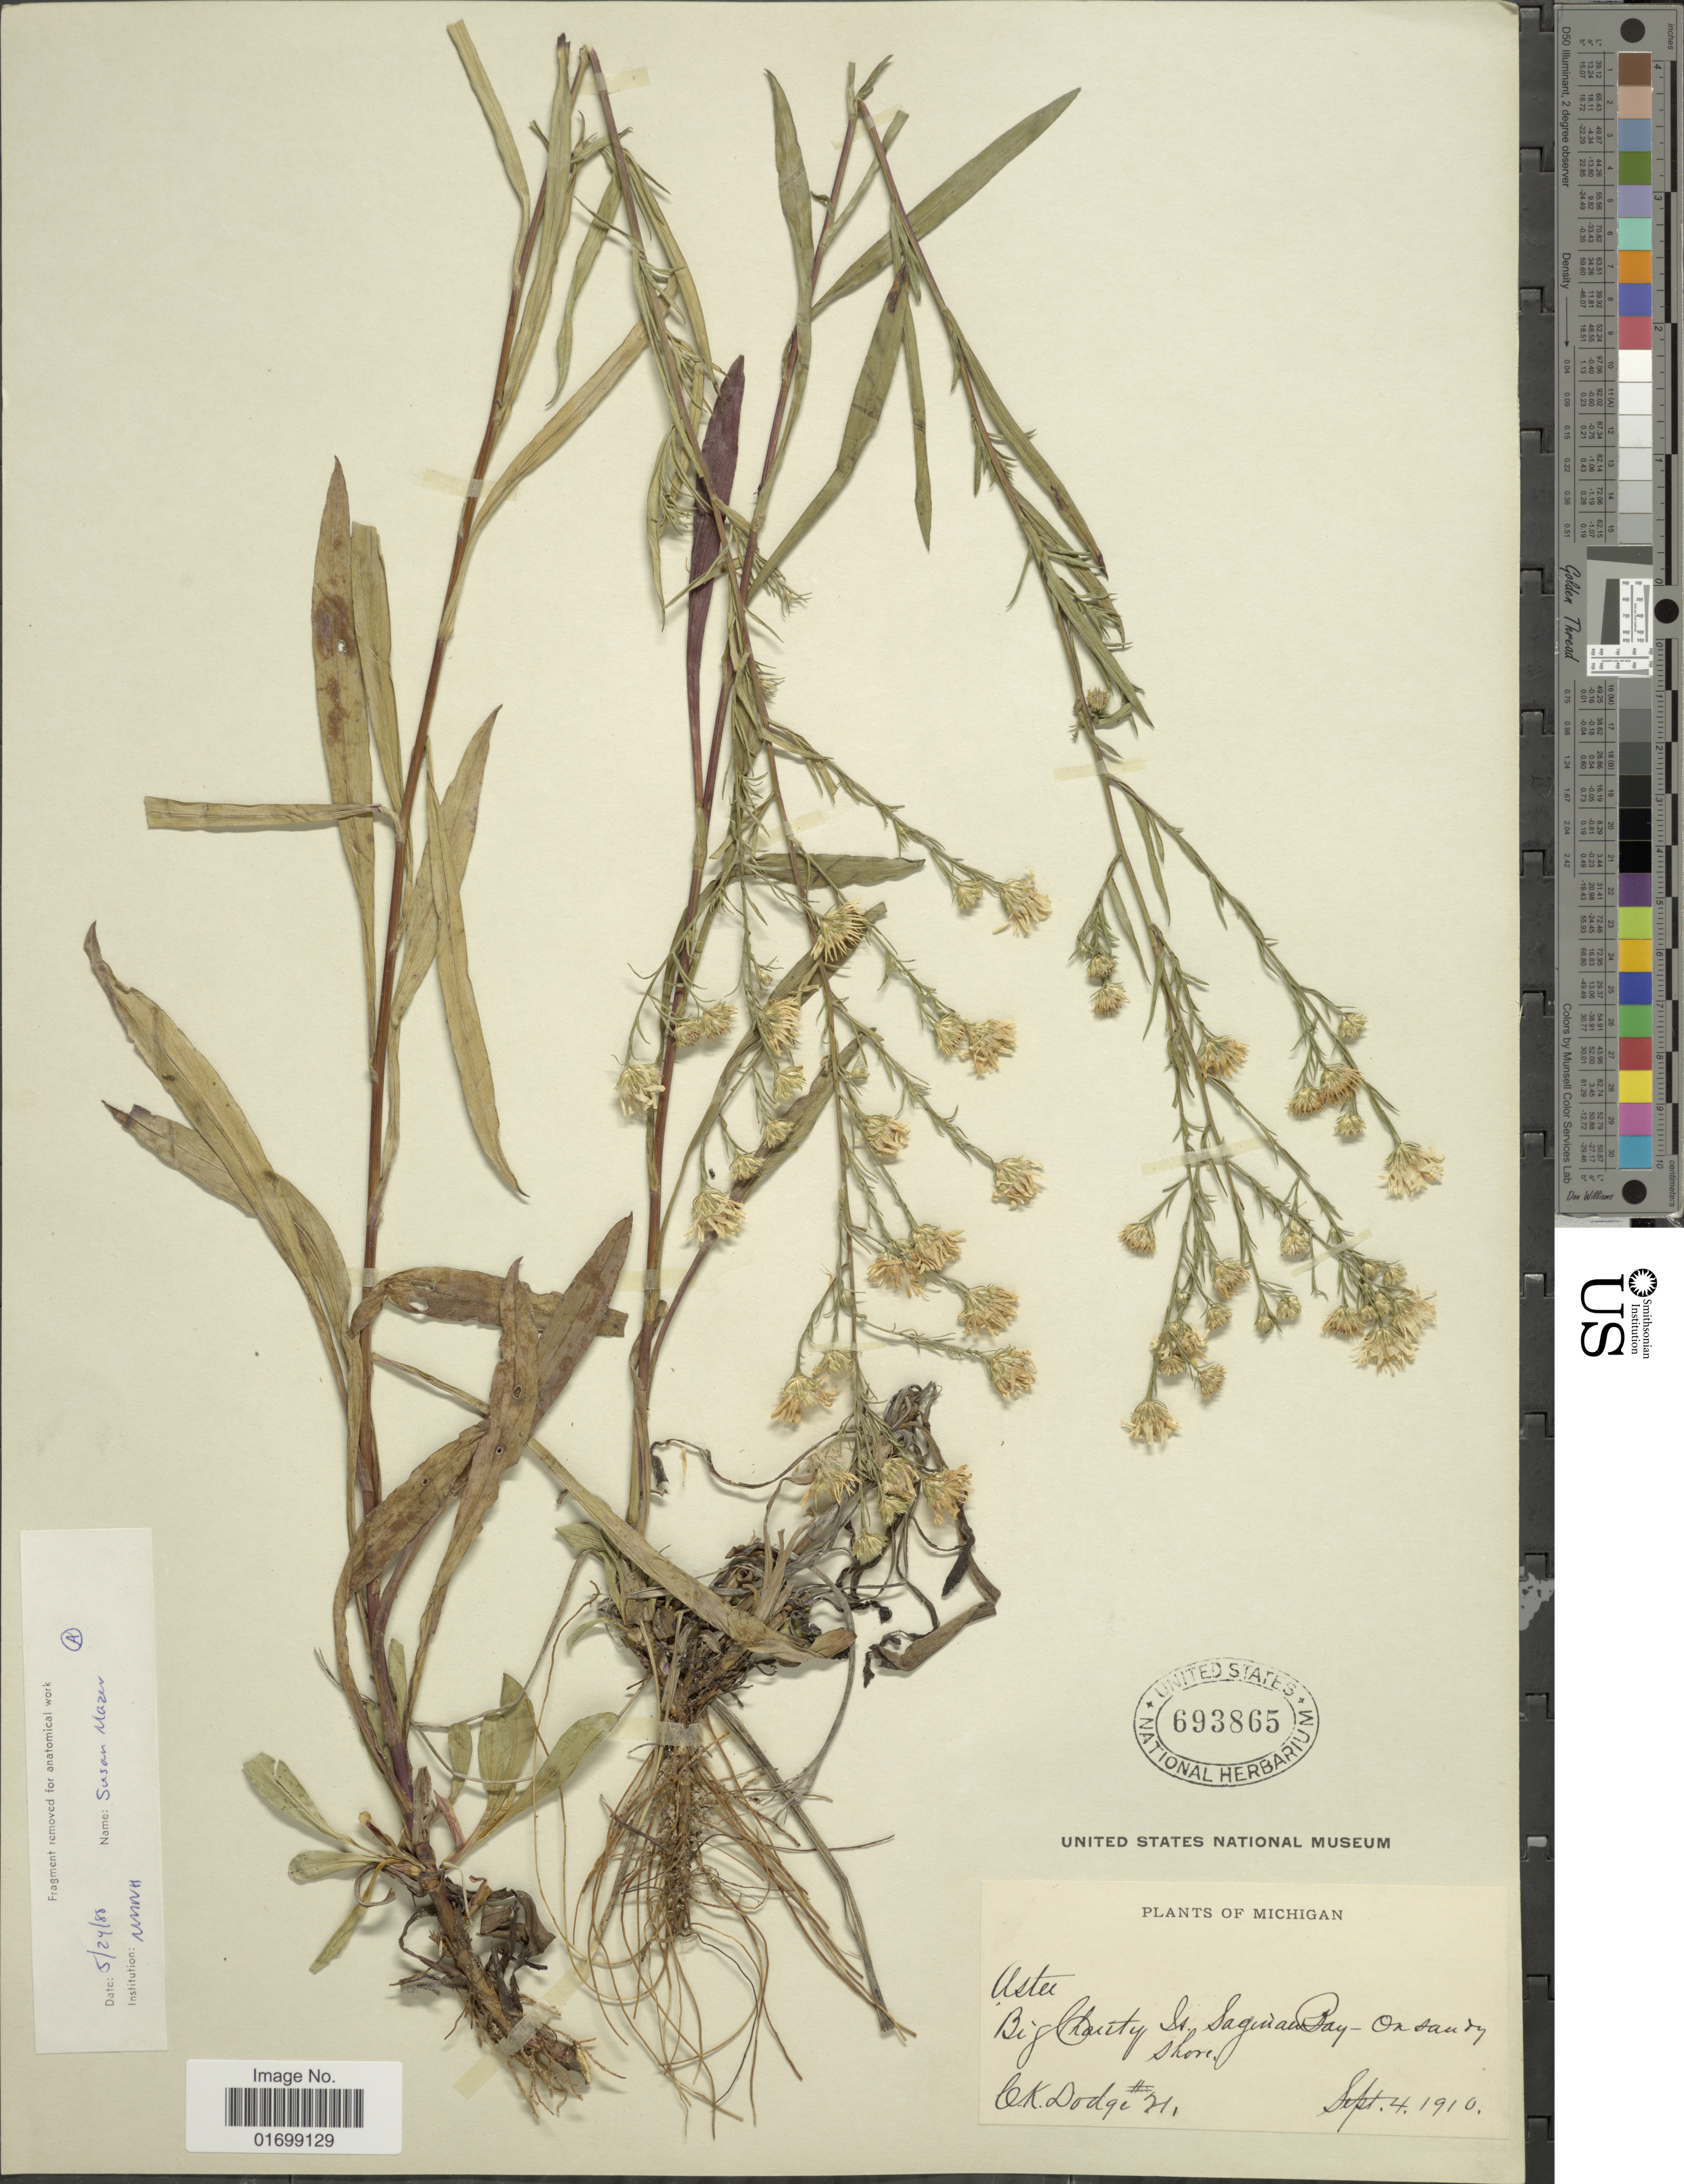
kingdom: Plantae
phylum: Tracheophyta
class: Magnoliopsida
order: Asterales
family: Asteraceae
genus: Symphyotrichum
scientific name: Symphyotrichum pilosum var. pringlei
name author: (A. Gray) G.L. Nesom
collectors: C. Dodge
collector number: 41*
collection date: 1910-09-04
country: United States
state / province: Michigan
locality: Big Charity Is. Saginaw Bay-On sandy shore.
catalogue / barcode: US 693865